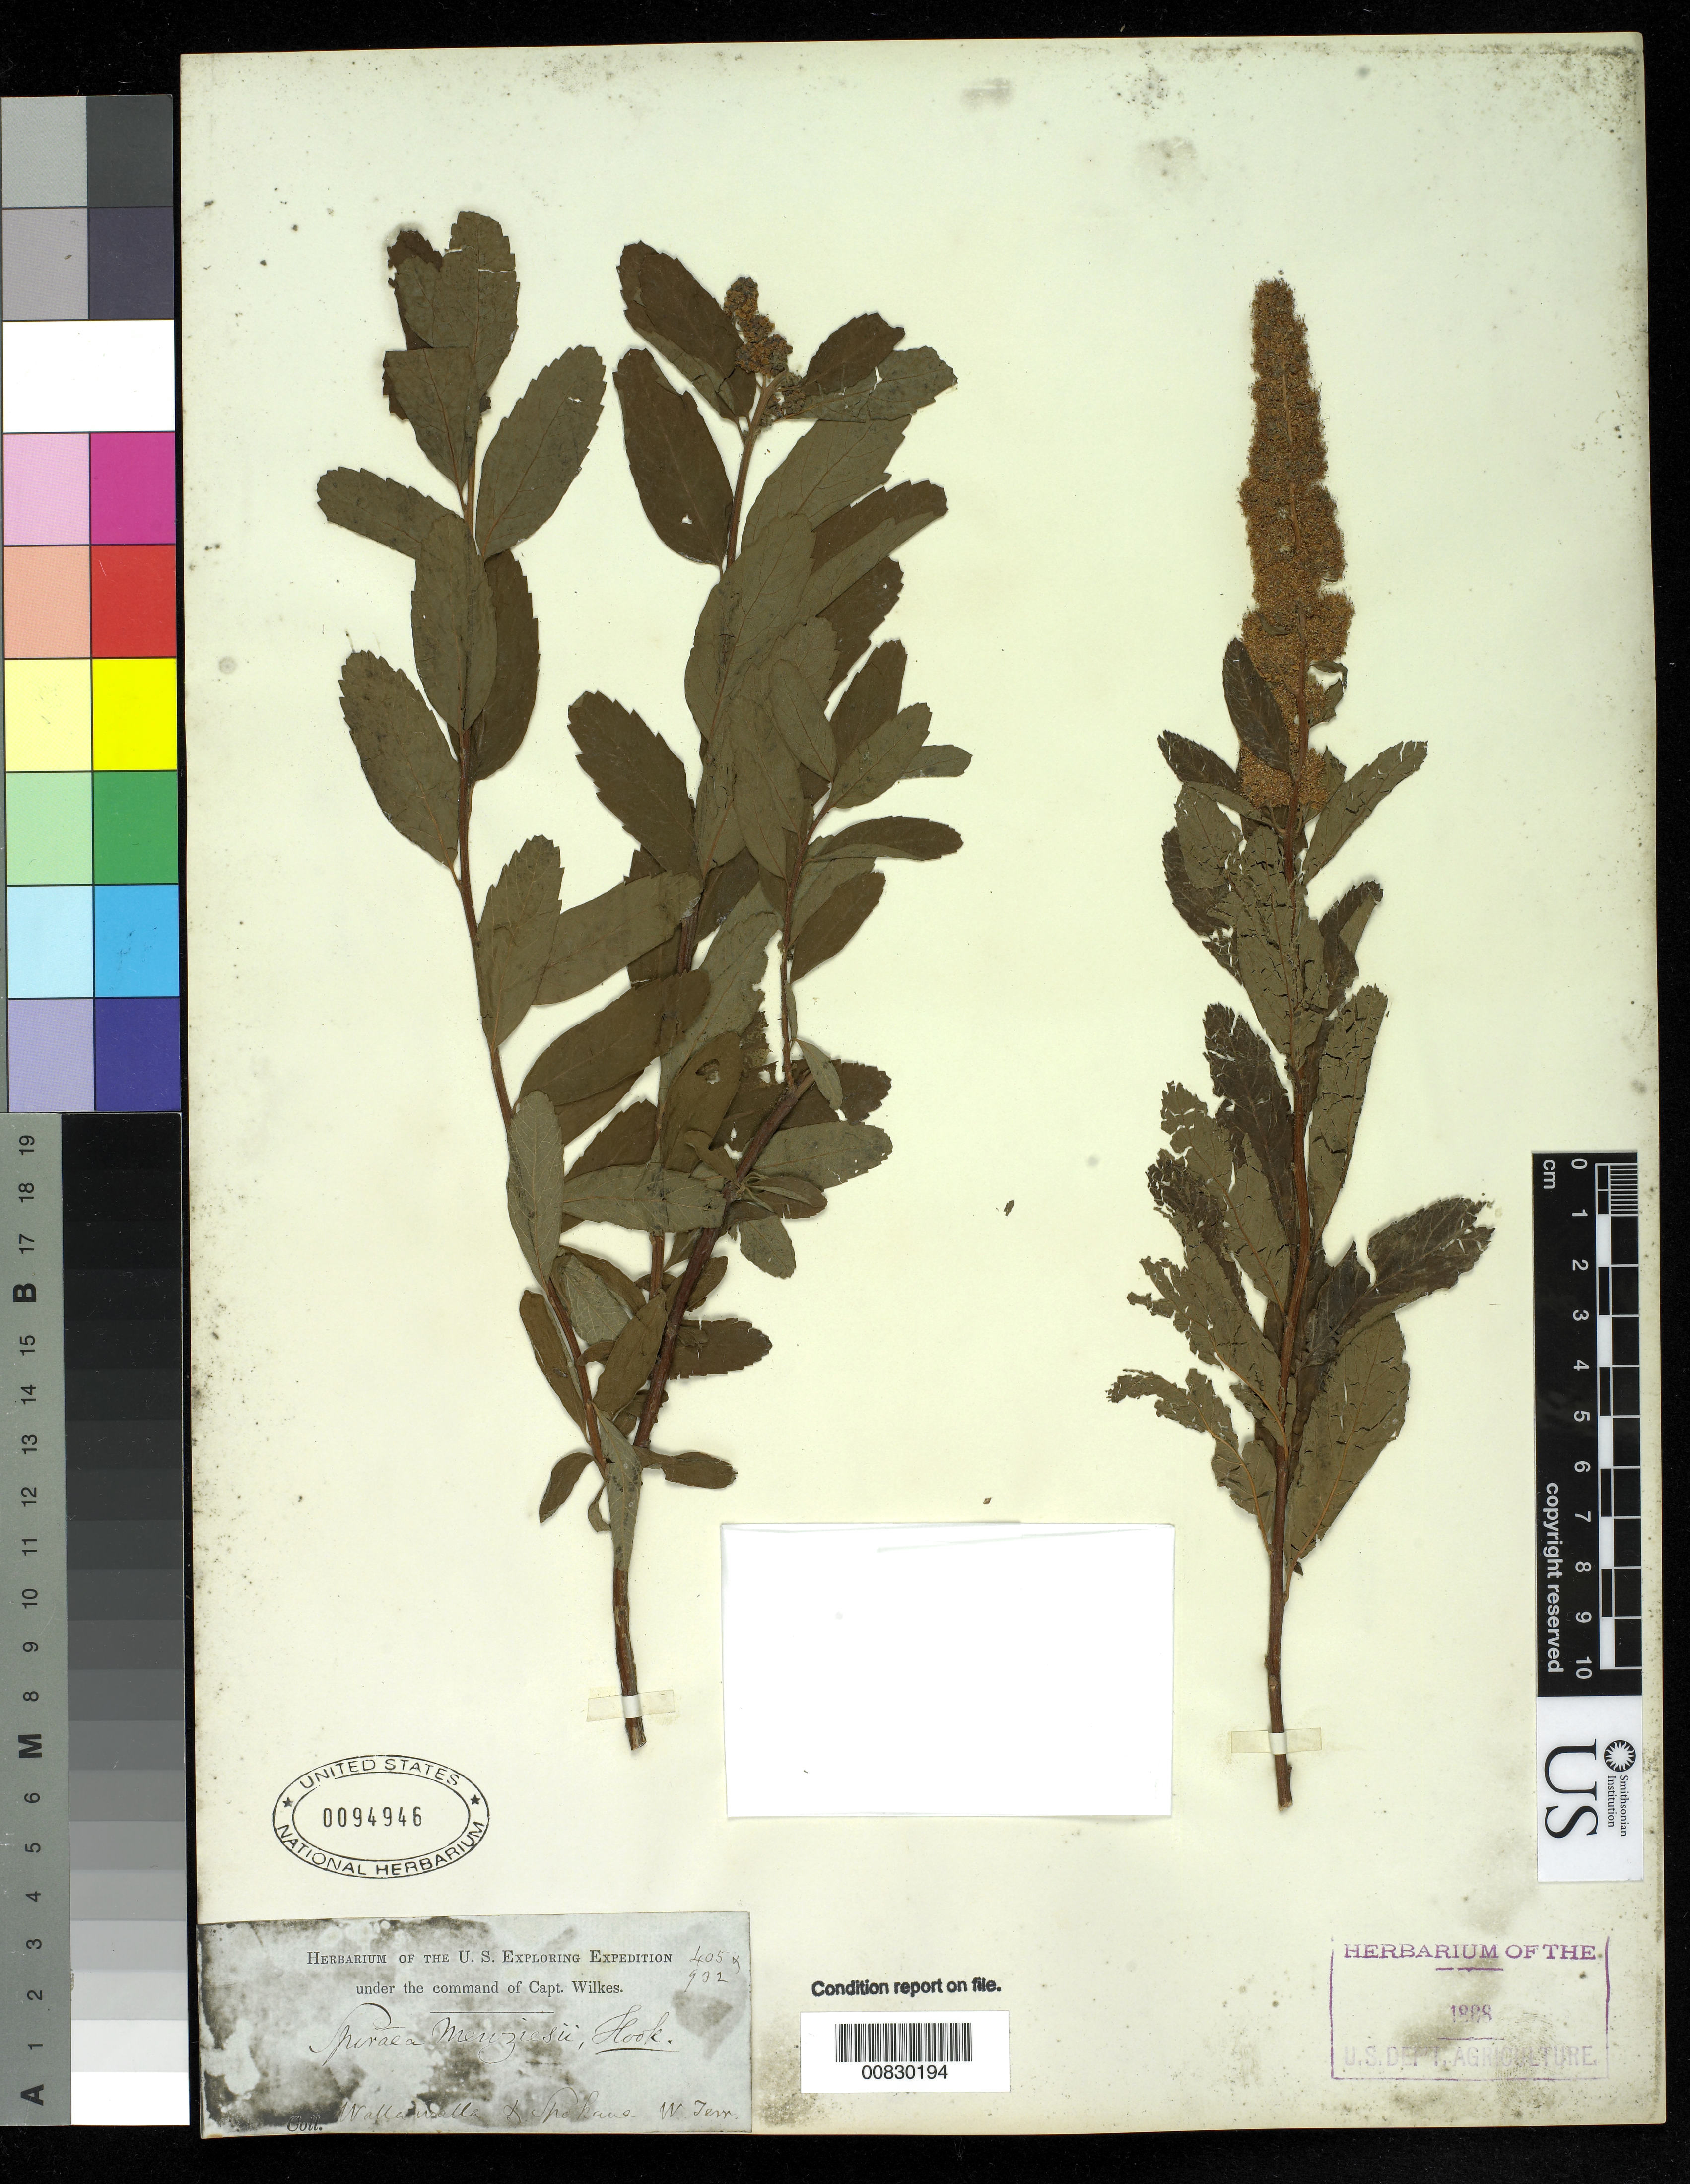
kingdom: Plantae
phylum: Tracheophyta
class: Magnoliopsida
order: Rosales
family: Rosaceae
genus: Spiraea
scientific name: Spiraea menziesii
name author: Hook.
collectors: Wilkes Explor. Exped.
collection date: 1838/1842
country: United States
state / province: Washington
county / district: Walla Walla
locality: Walla Walla & Spokane, W. Terr.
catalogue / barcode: US 94946